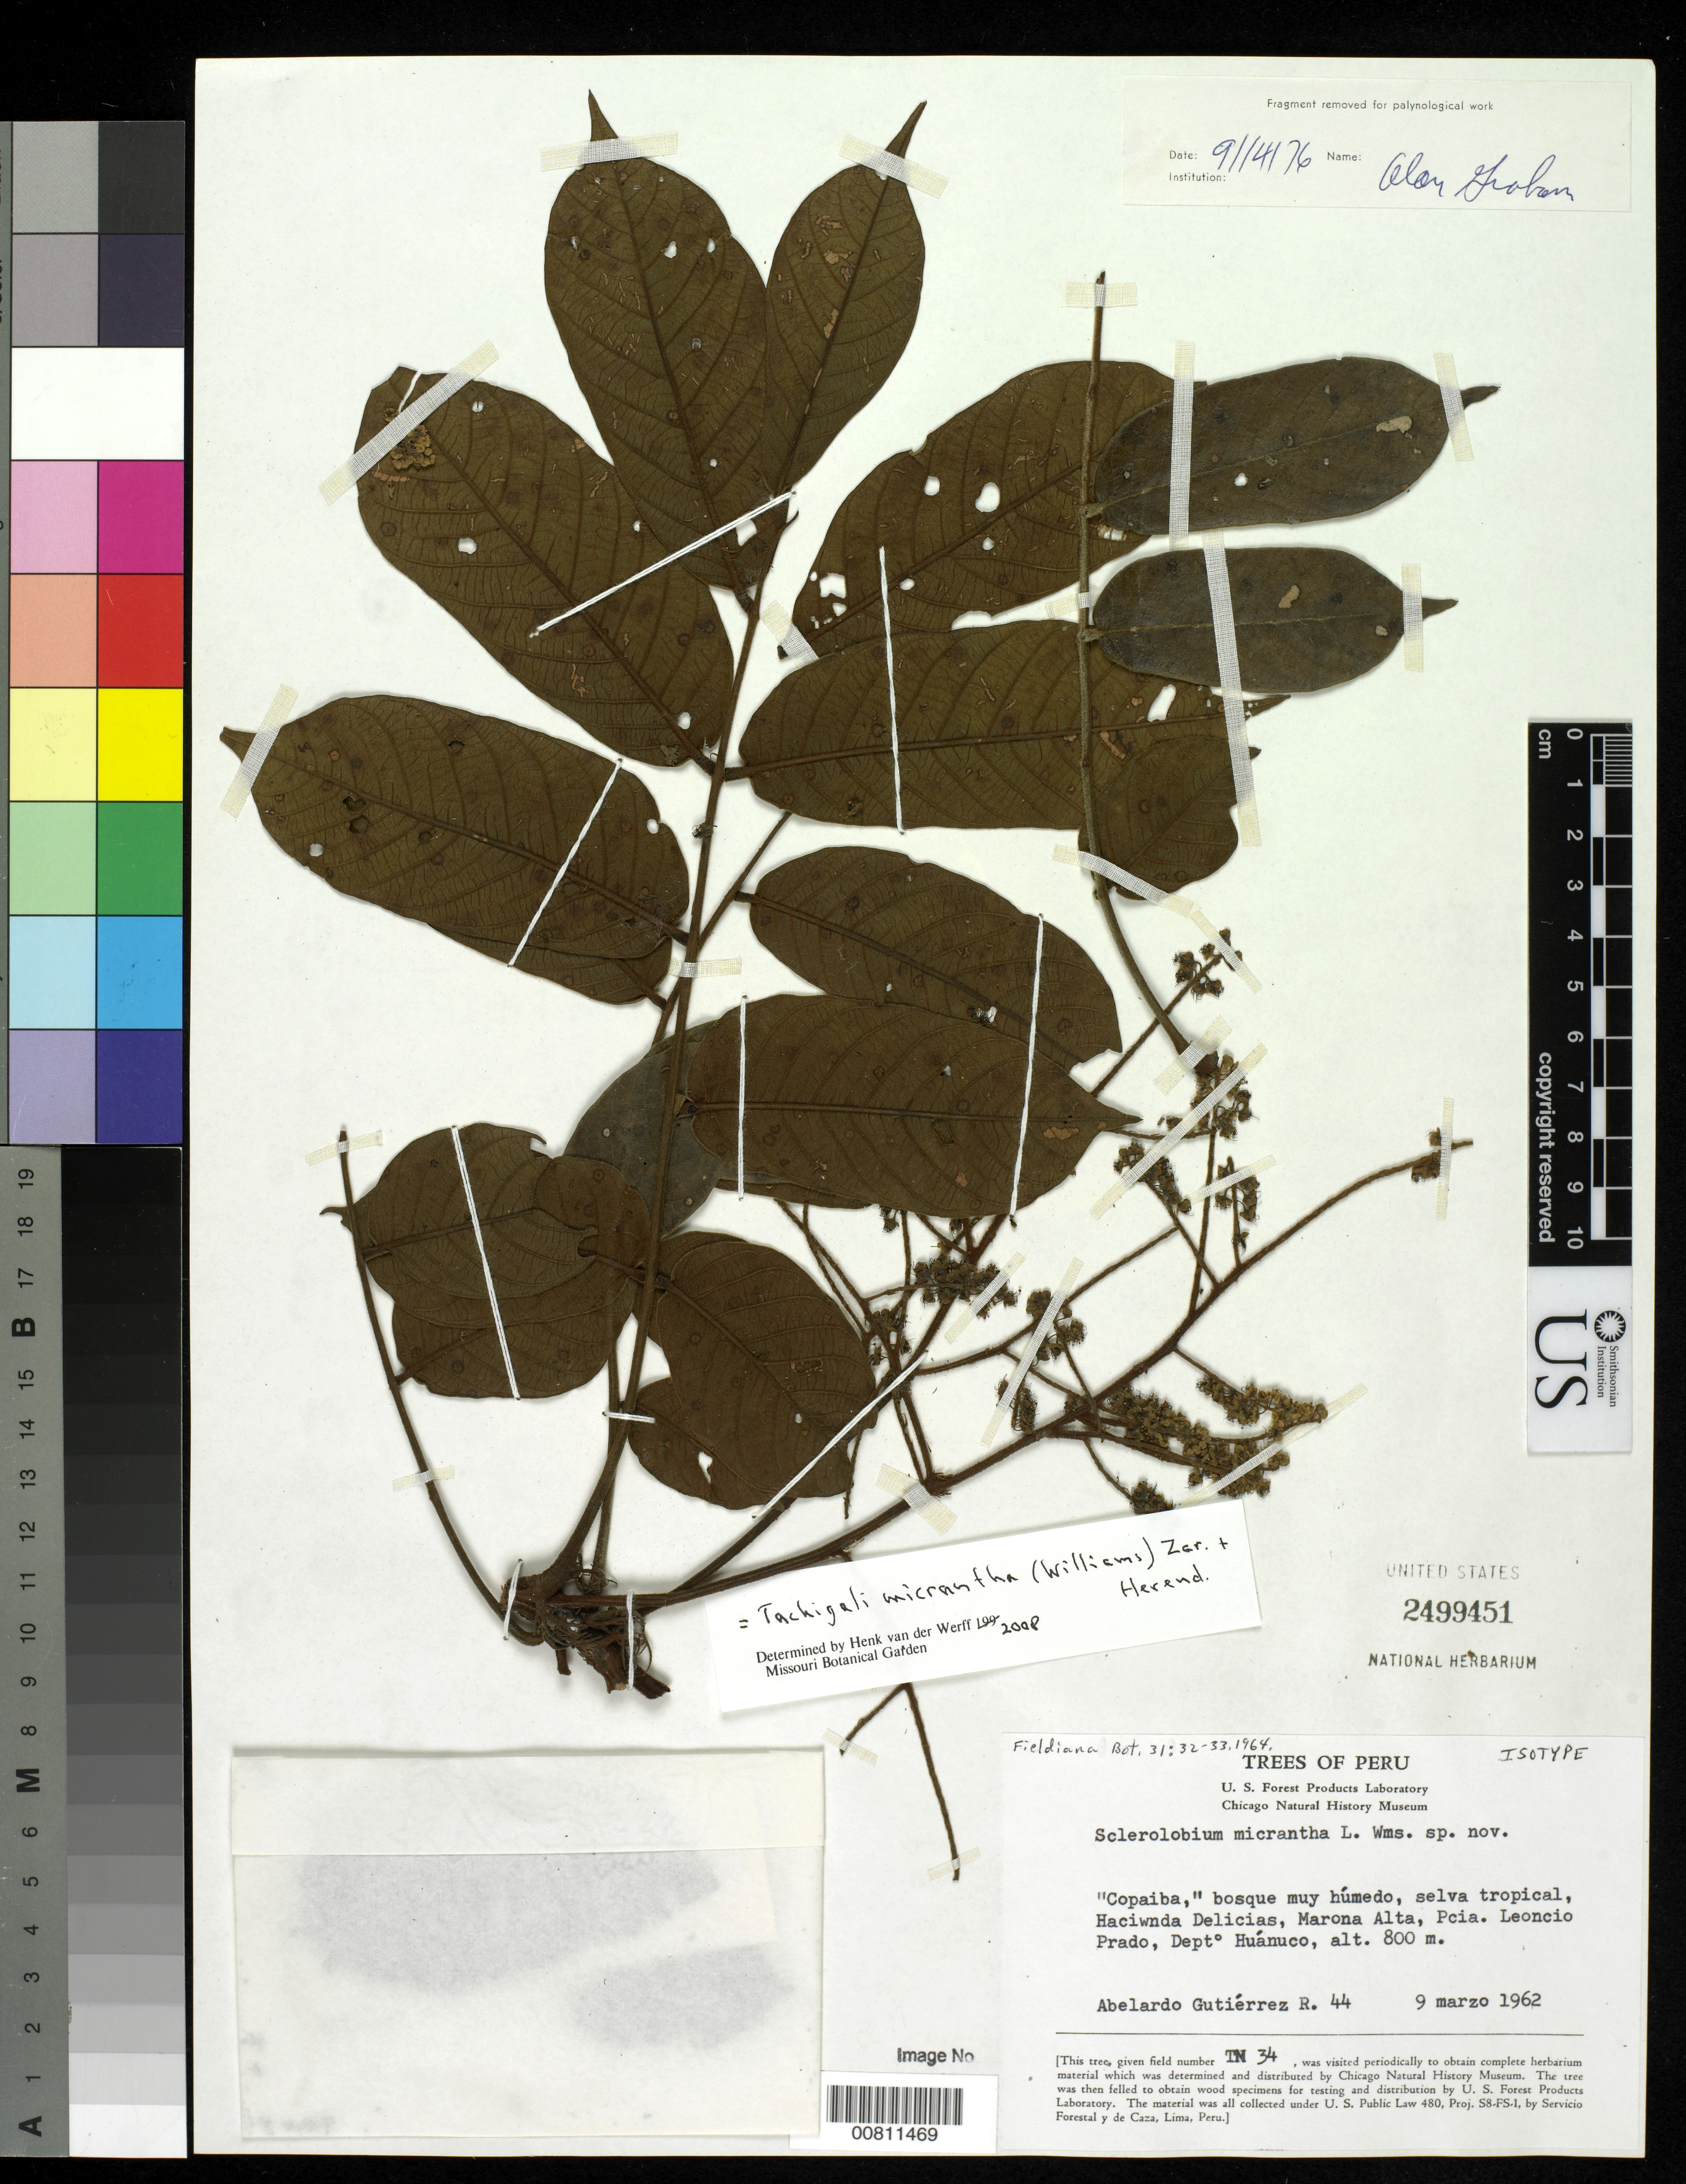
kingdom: Plantae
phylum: Tracheophyta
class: Magnoliopsida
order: Fabales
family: Fabaceae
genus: Sclerolobium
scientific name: Sclerolobium micrantha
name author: L.O. Williams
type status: Isotype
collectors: A. Gutiérrez R.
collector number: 44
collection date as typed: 09 Mar 1962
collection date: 1962-03-09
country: Peru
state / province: Huánuco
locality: Hacienda Delicias, Marona Alta, Pcia. Leoncia Prado, Depto. Huánuco.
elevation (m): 800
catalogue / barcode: US 2499451